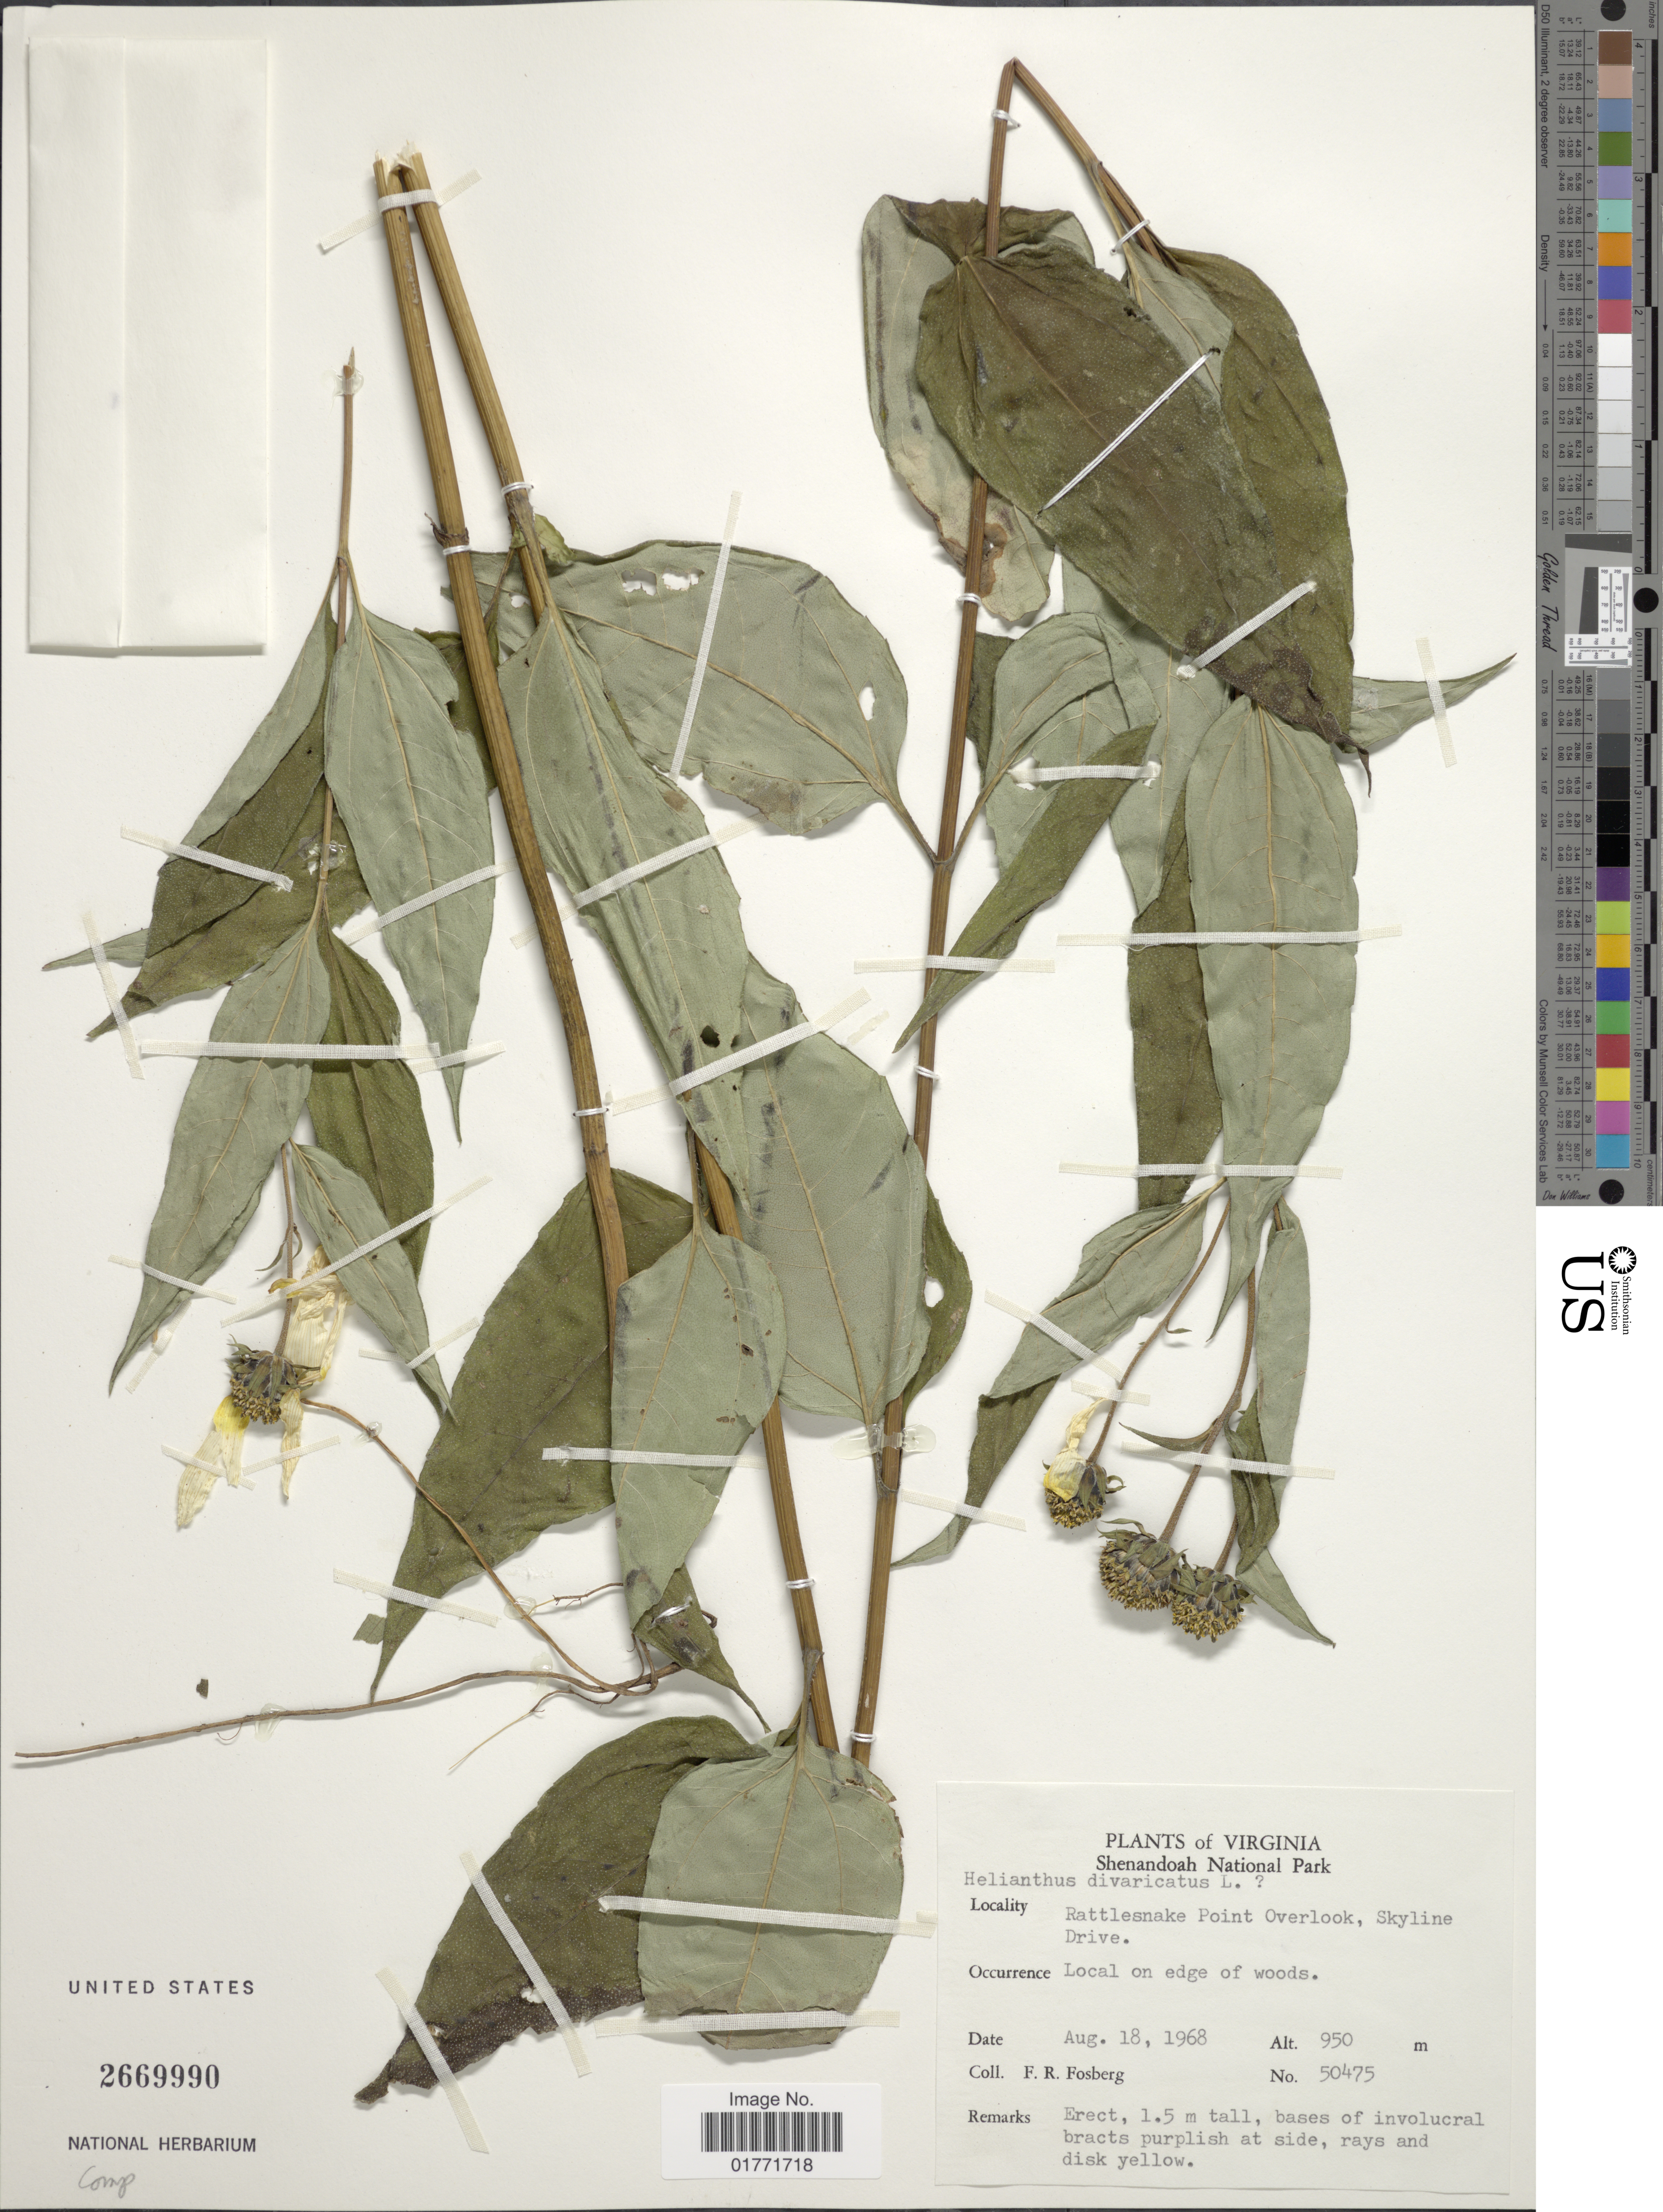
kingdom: Plantae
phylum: Tracheophyta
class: Magnoliopsida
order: Asterales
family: Asteraceae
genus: Helianthus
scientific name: Helianthus strumosus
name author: L.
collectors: F. R. Fosberg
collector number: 50475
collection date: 1968-08-18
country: United States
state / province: Virginia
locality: Virginia, Shenandoah National Park. Rattlesnake Point Overlook, Skyline Drive.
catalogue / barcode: US 2669990